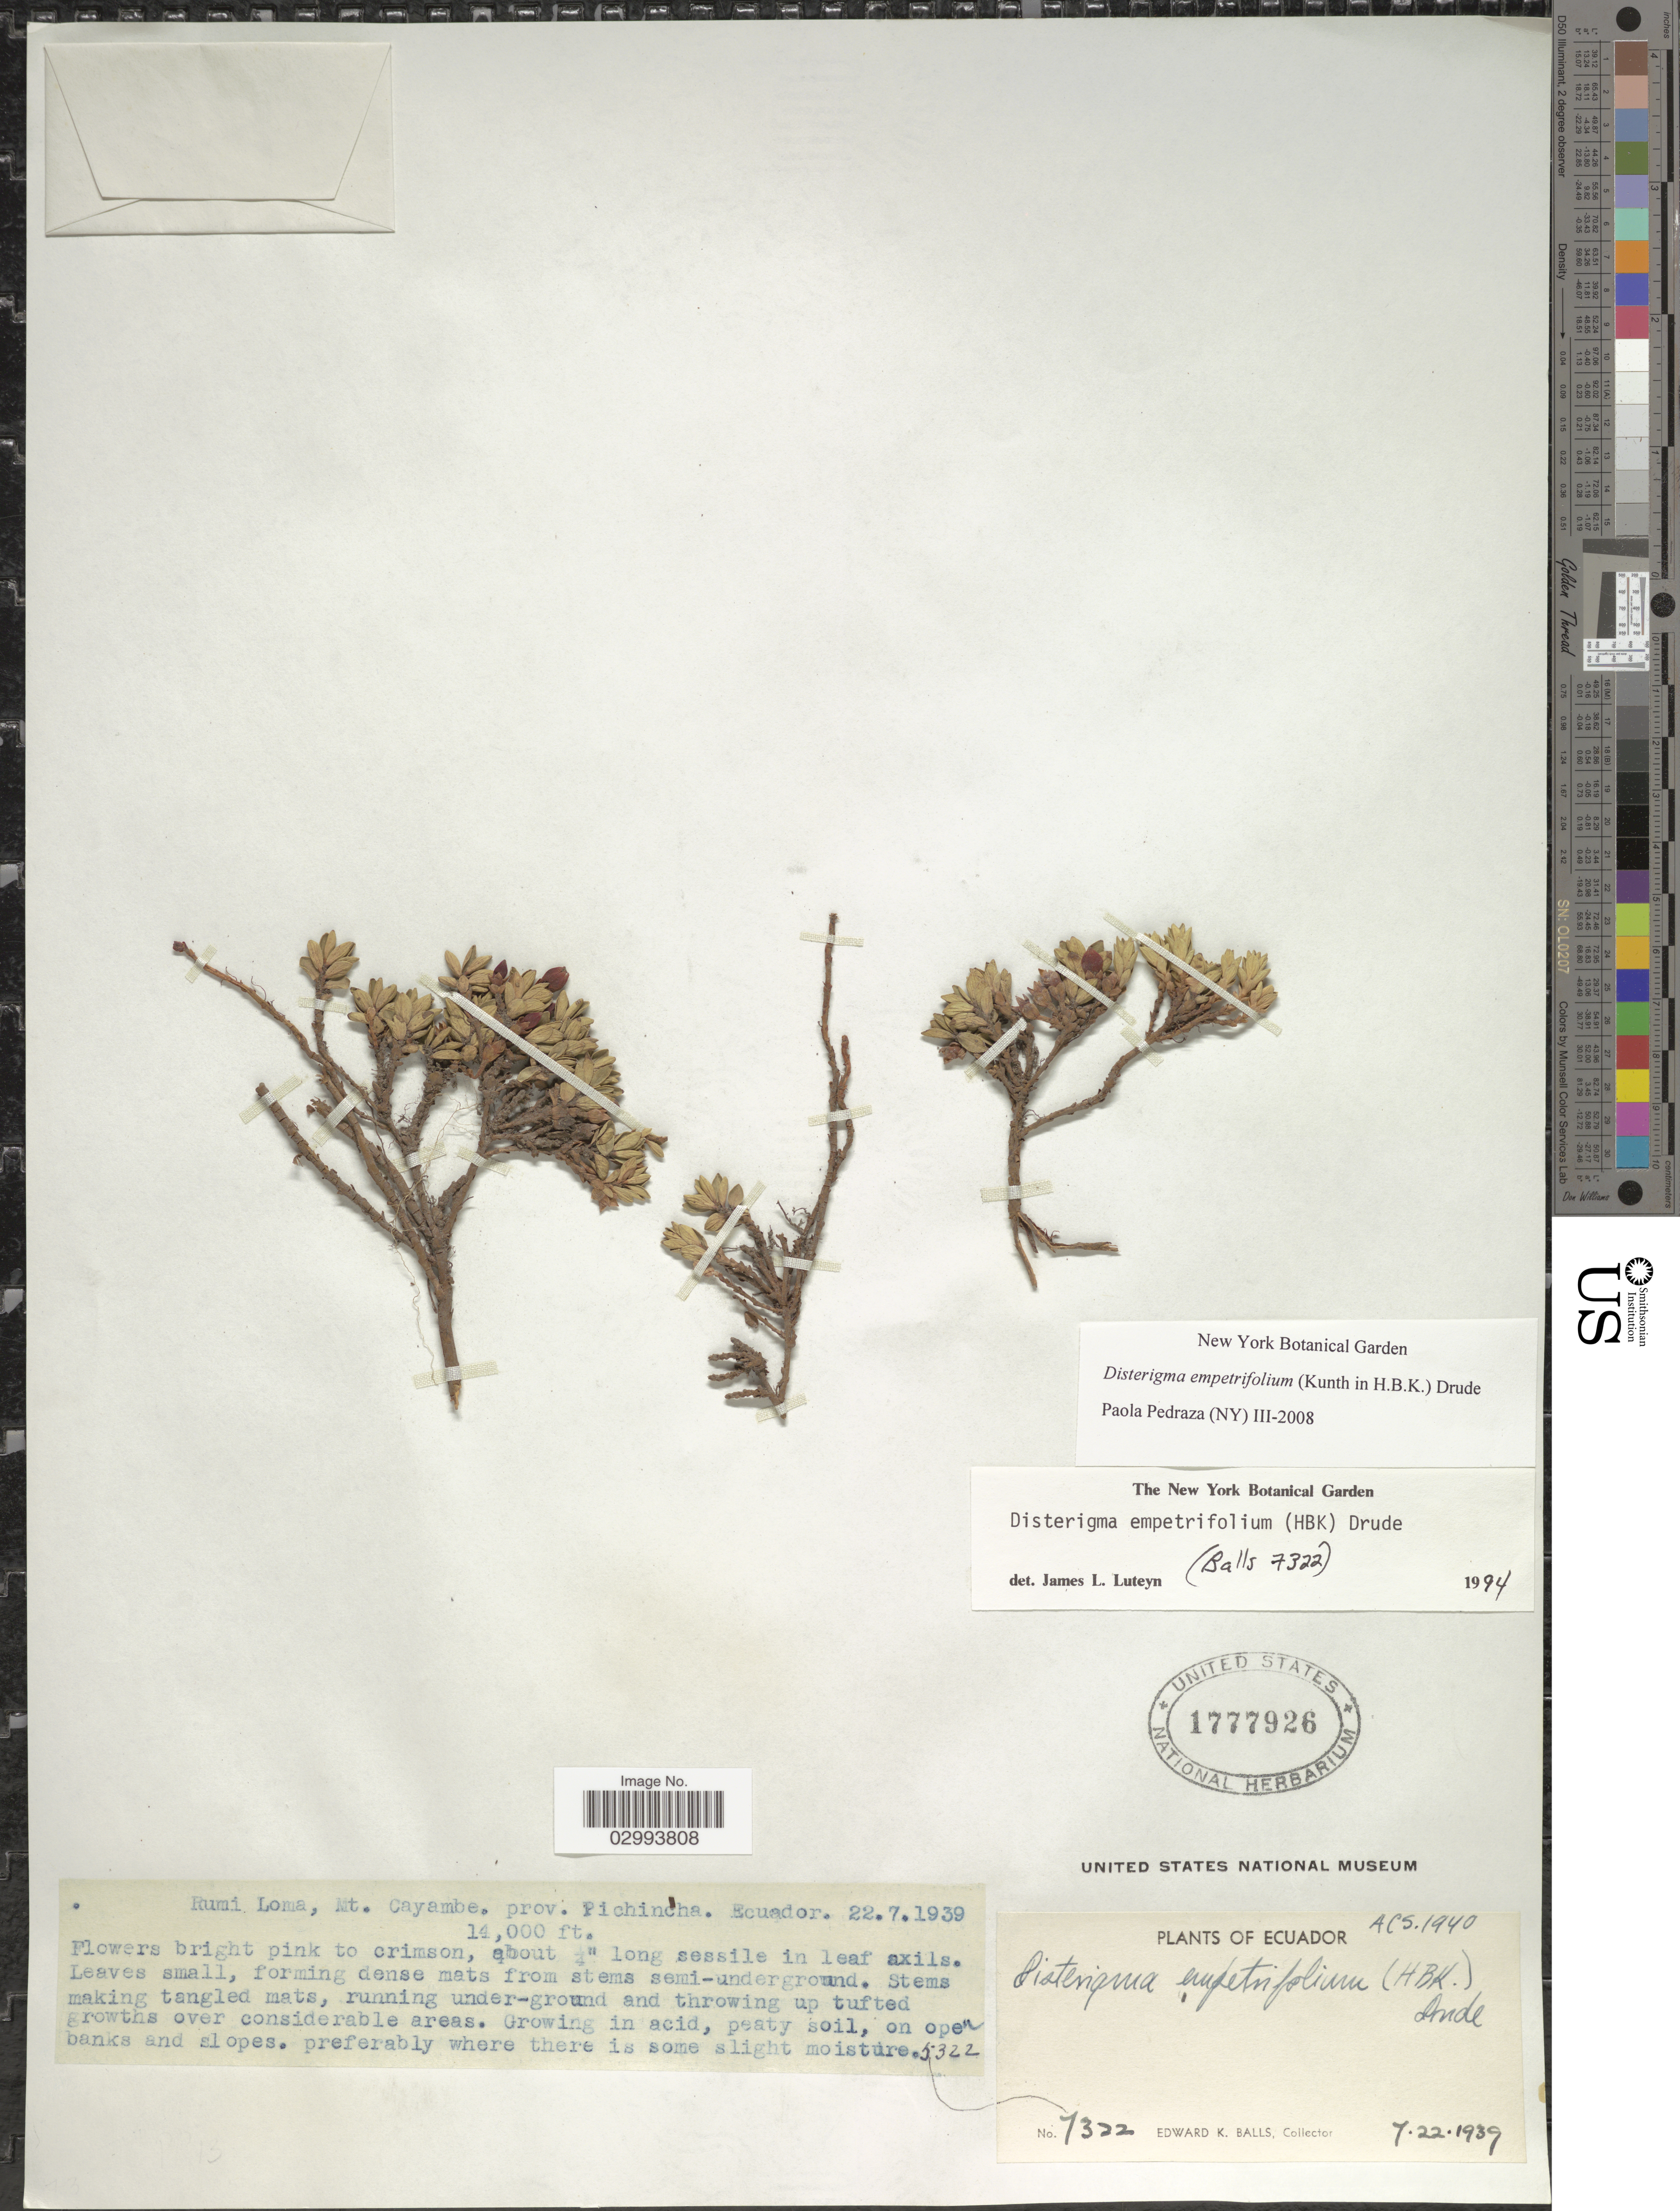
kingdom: Plantae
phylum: Tracheophyta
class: Magnoliopsida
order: Ericales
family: Ericaceae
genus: Disterigma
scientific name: Disterigma empetrifolium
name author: (Kunth) Drude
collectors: E. K. Balls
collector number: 7322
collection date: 1939-07-22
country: Ecuador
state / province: Pichincha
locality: Rumi Loma, Mt. Cayambe.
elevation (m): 4267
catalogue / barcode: US 1777926